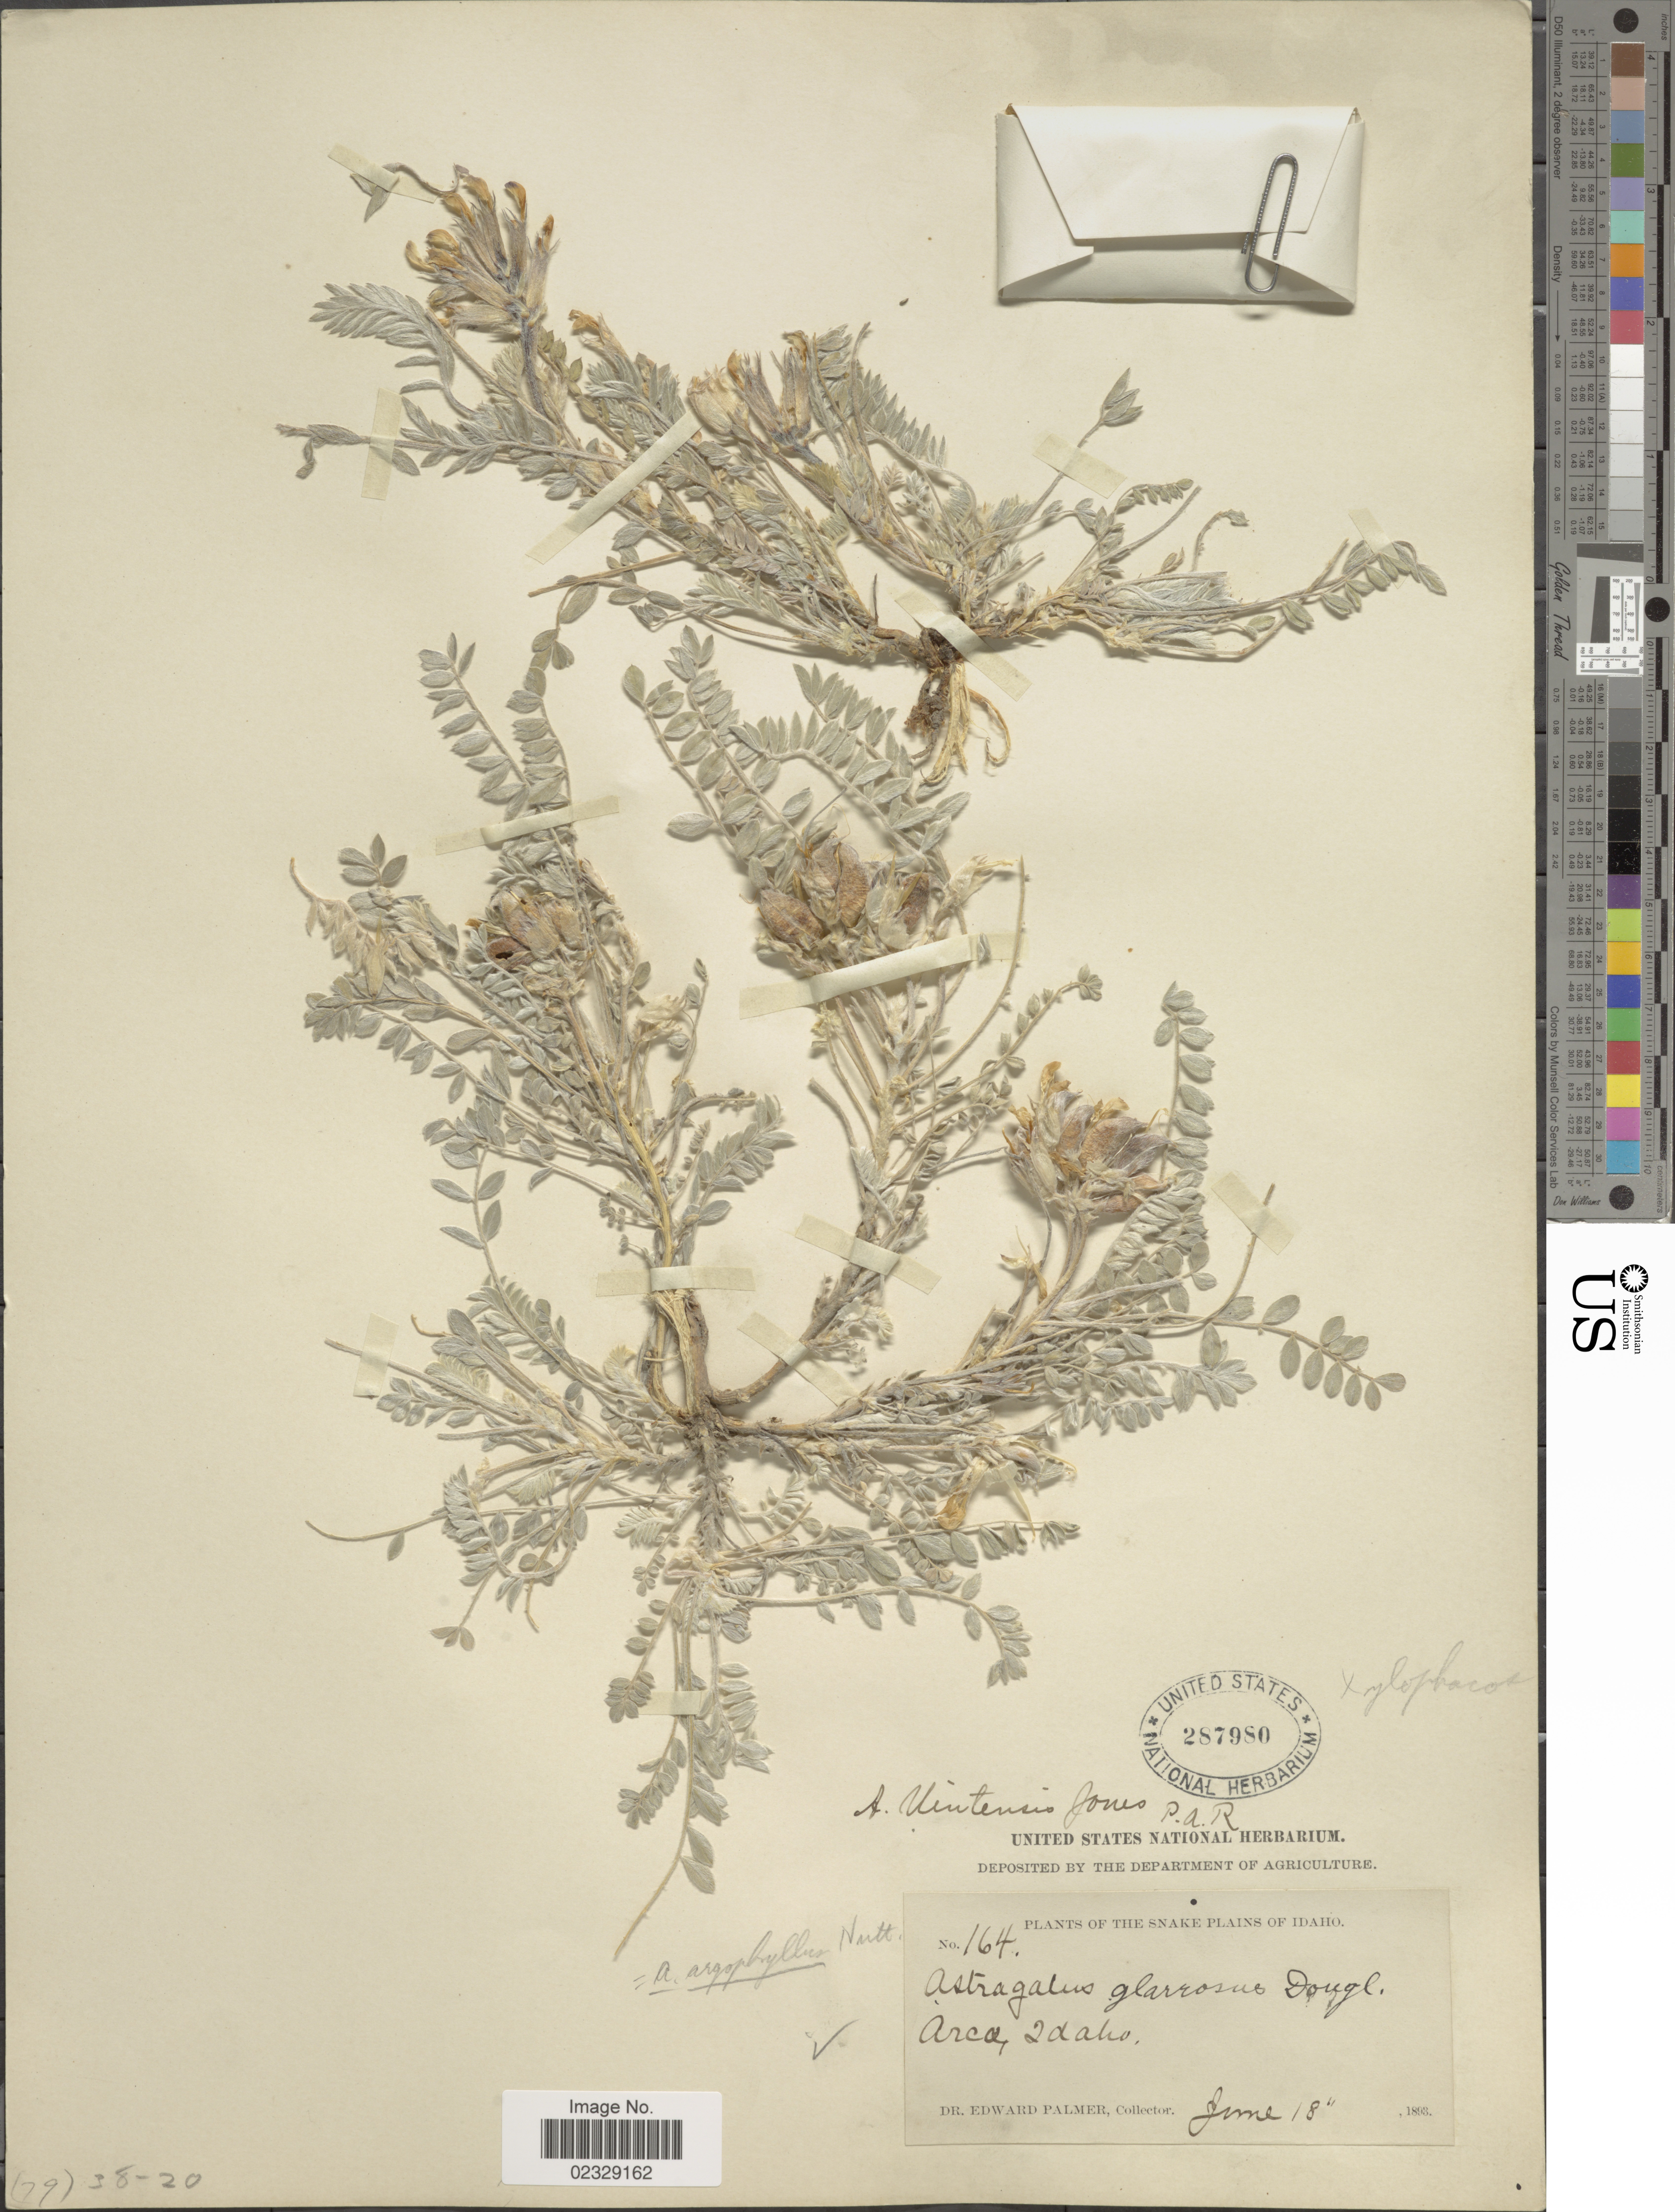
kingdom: Plantae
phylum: Tracheophyta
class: Magnoliopsida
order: Fabales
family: Fabaceae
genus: Astragalus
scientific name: Astragalus argophyllus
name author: Nutt.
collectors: E. Palmer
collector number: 164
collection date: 1893-06-18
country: United States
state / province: Idaho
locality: The Snake Plains, Arco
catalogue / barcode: US 287980